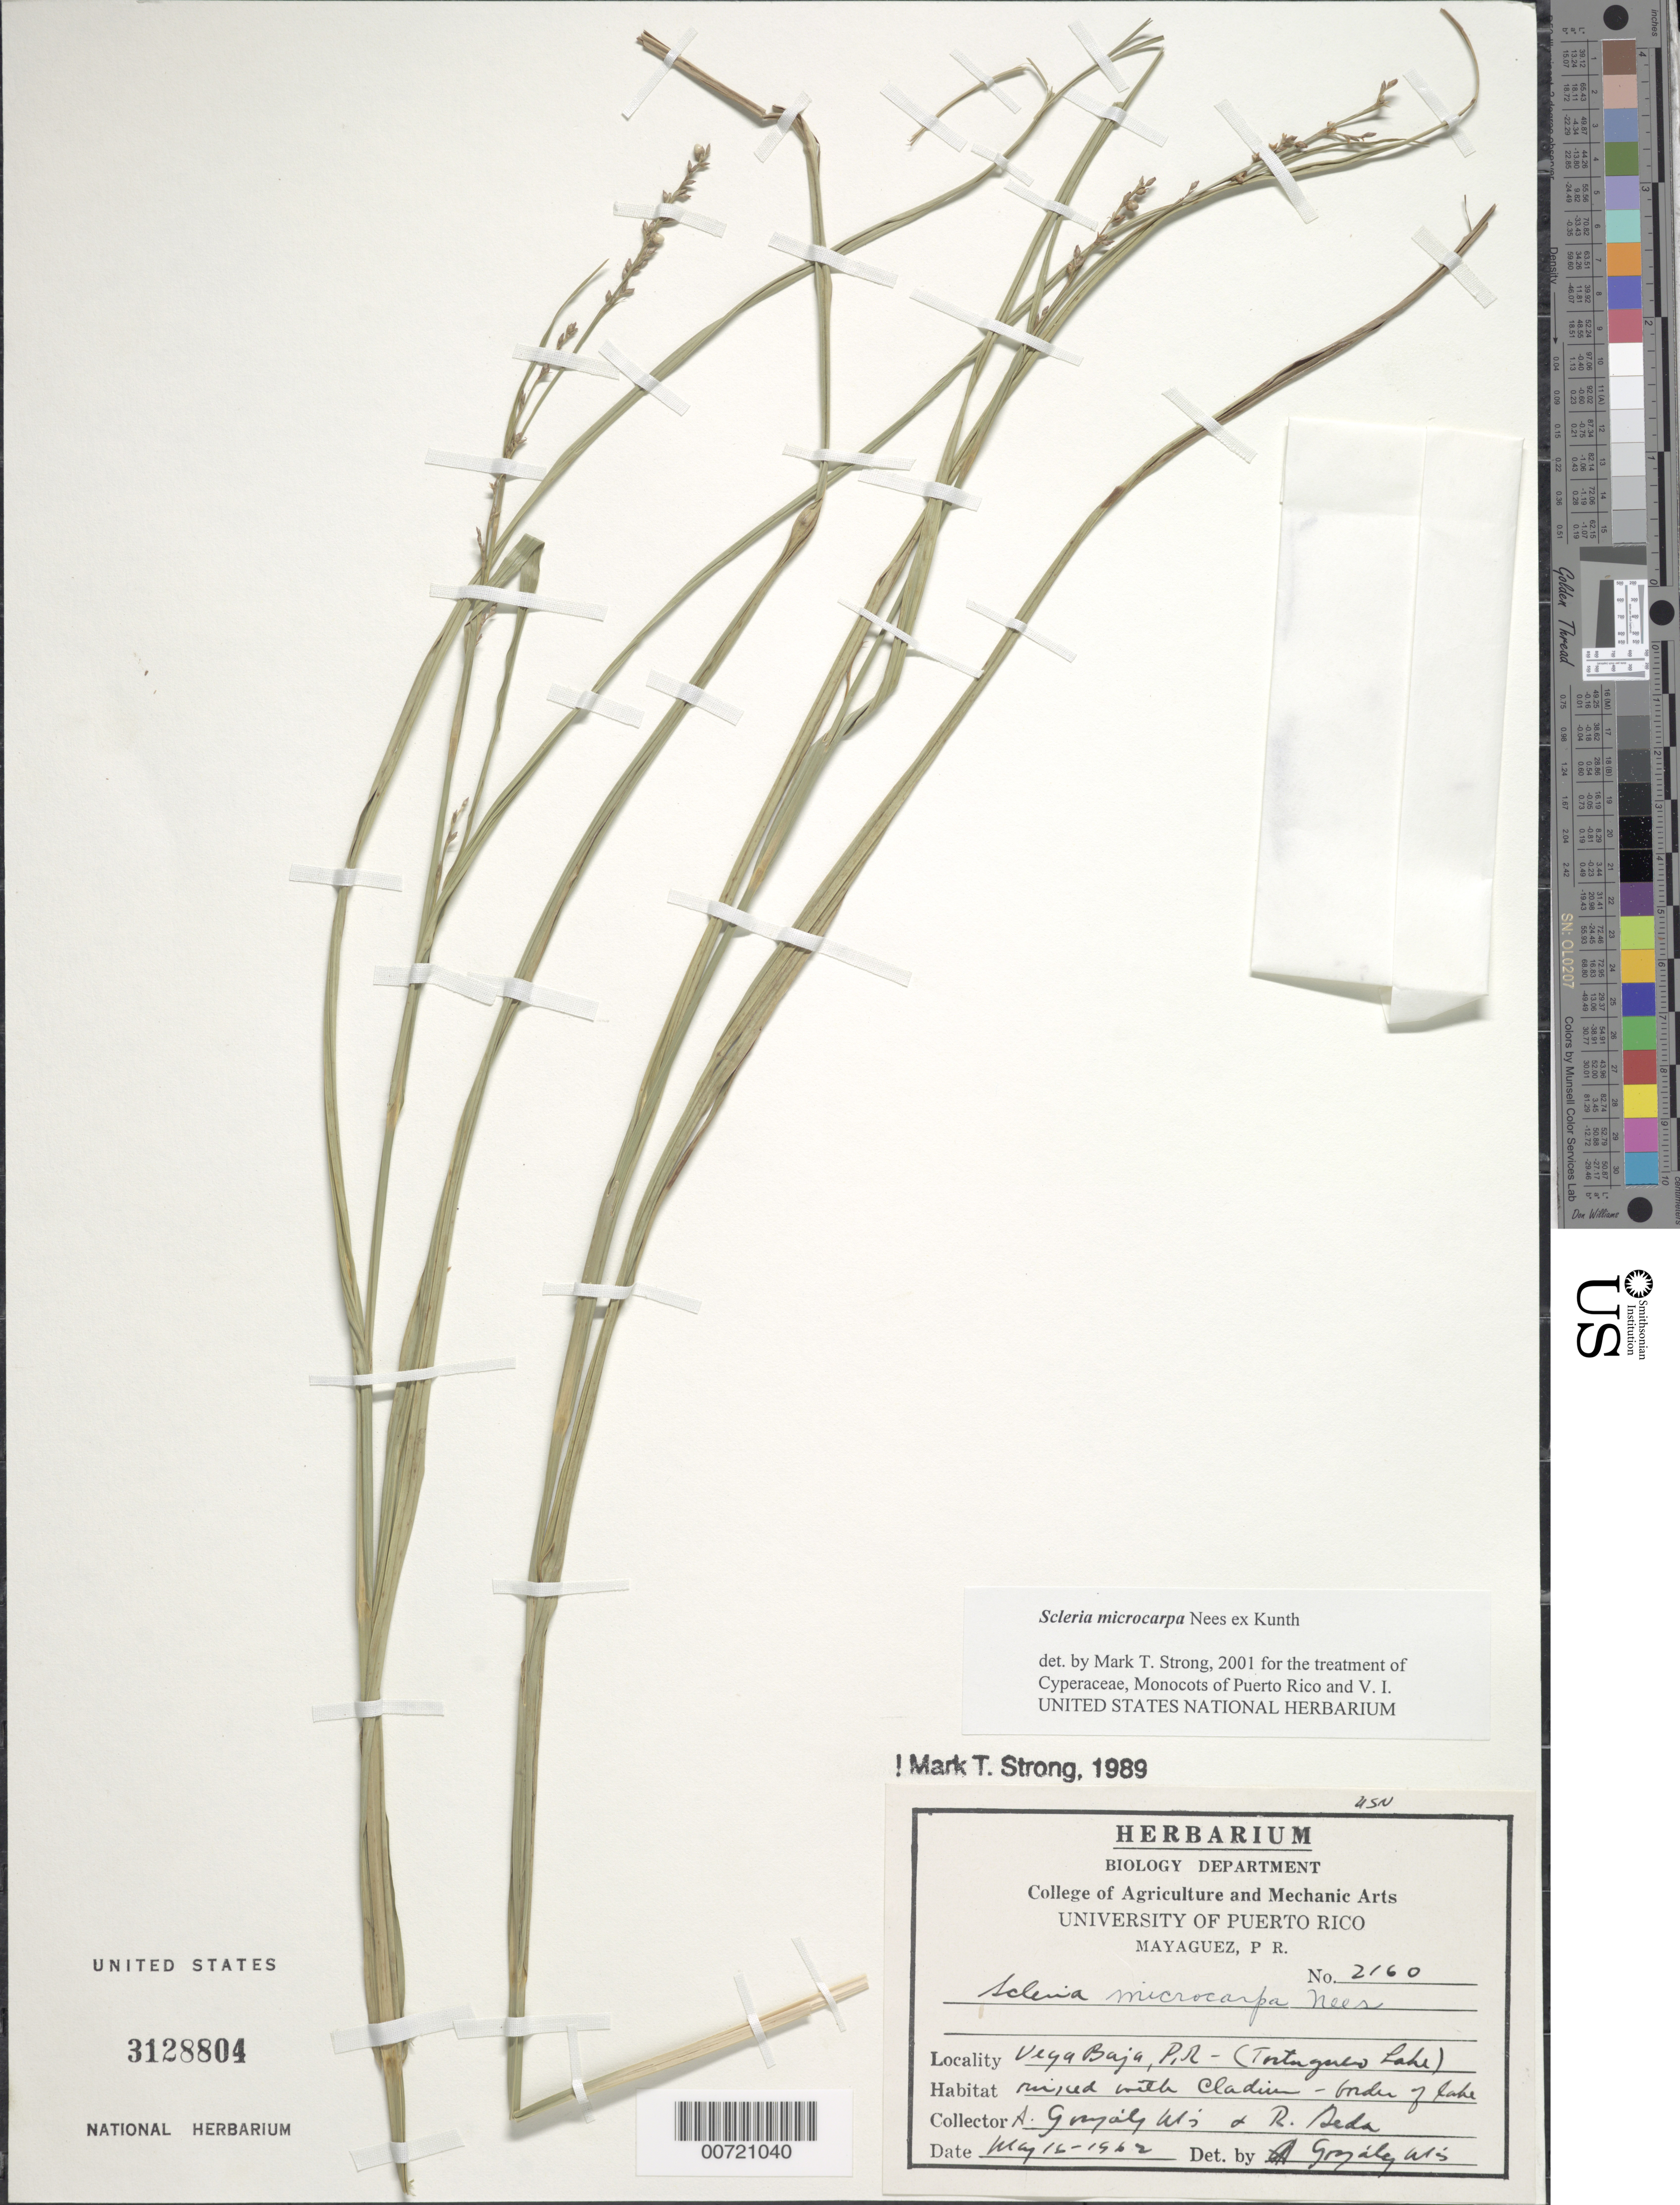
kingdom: Plantae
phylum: Tracheophyta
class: Liliopsida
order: Poales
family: Cyperaceae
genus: Scleria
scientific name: Scleria microcarpa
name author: Nees ex Kunth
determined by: Strong, M. T., (US), Smithsonian Institution - National Museum of Natural History (UNITED STATES)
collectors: A. González Más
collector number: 2160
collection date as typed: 16 May 1962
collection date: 1962-05-16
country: Puerto Rico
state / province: Manatí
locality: Vega Baja: Tortuguero Lake.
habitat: Border of lake.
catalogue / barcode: US 3128804